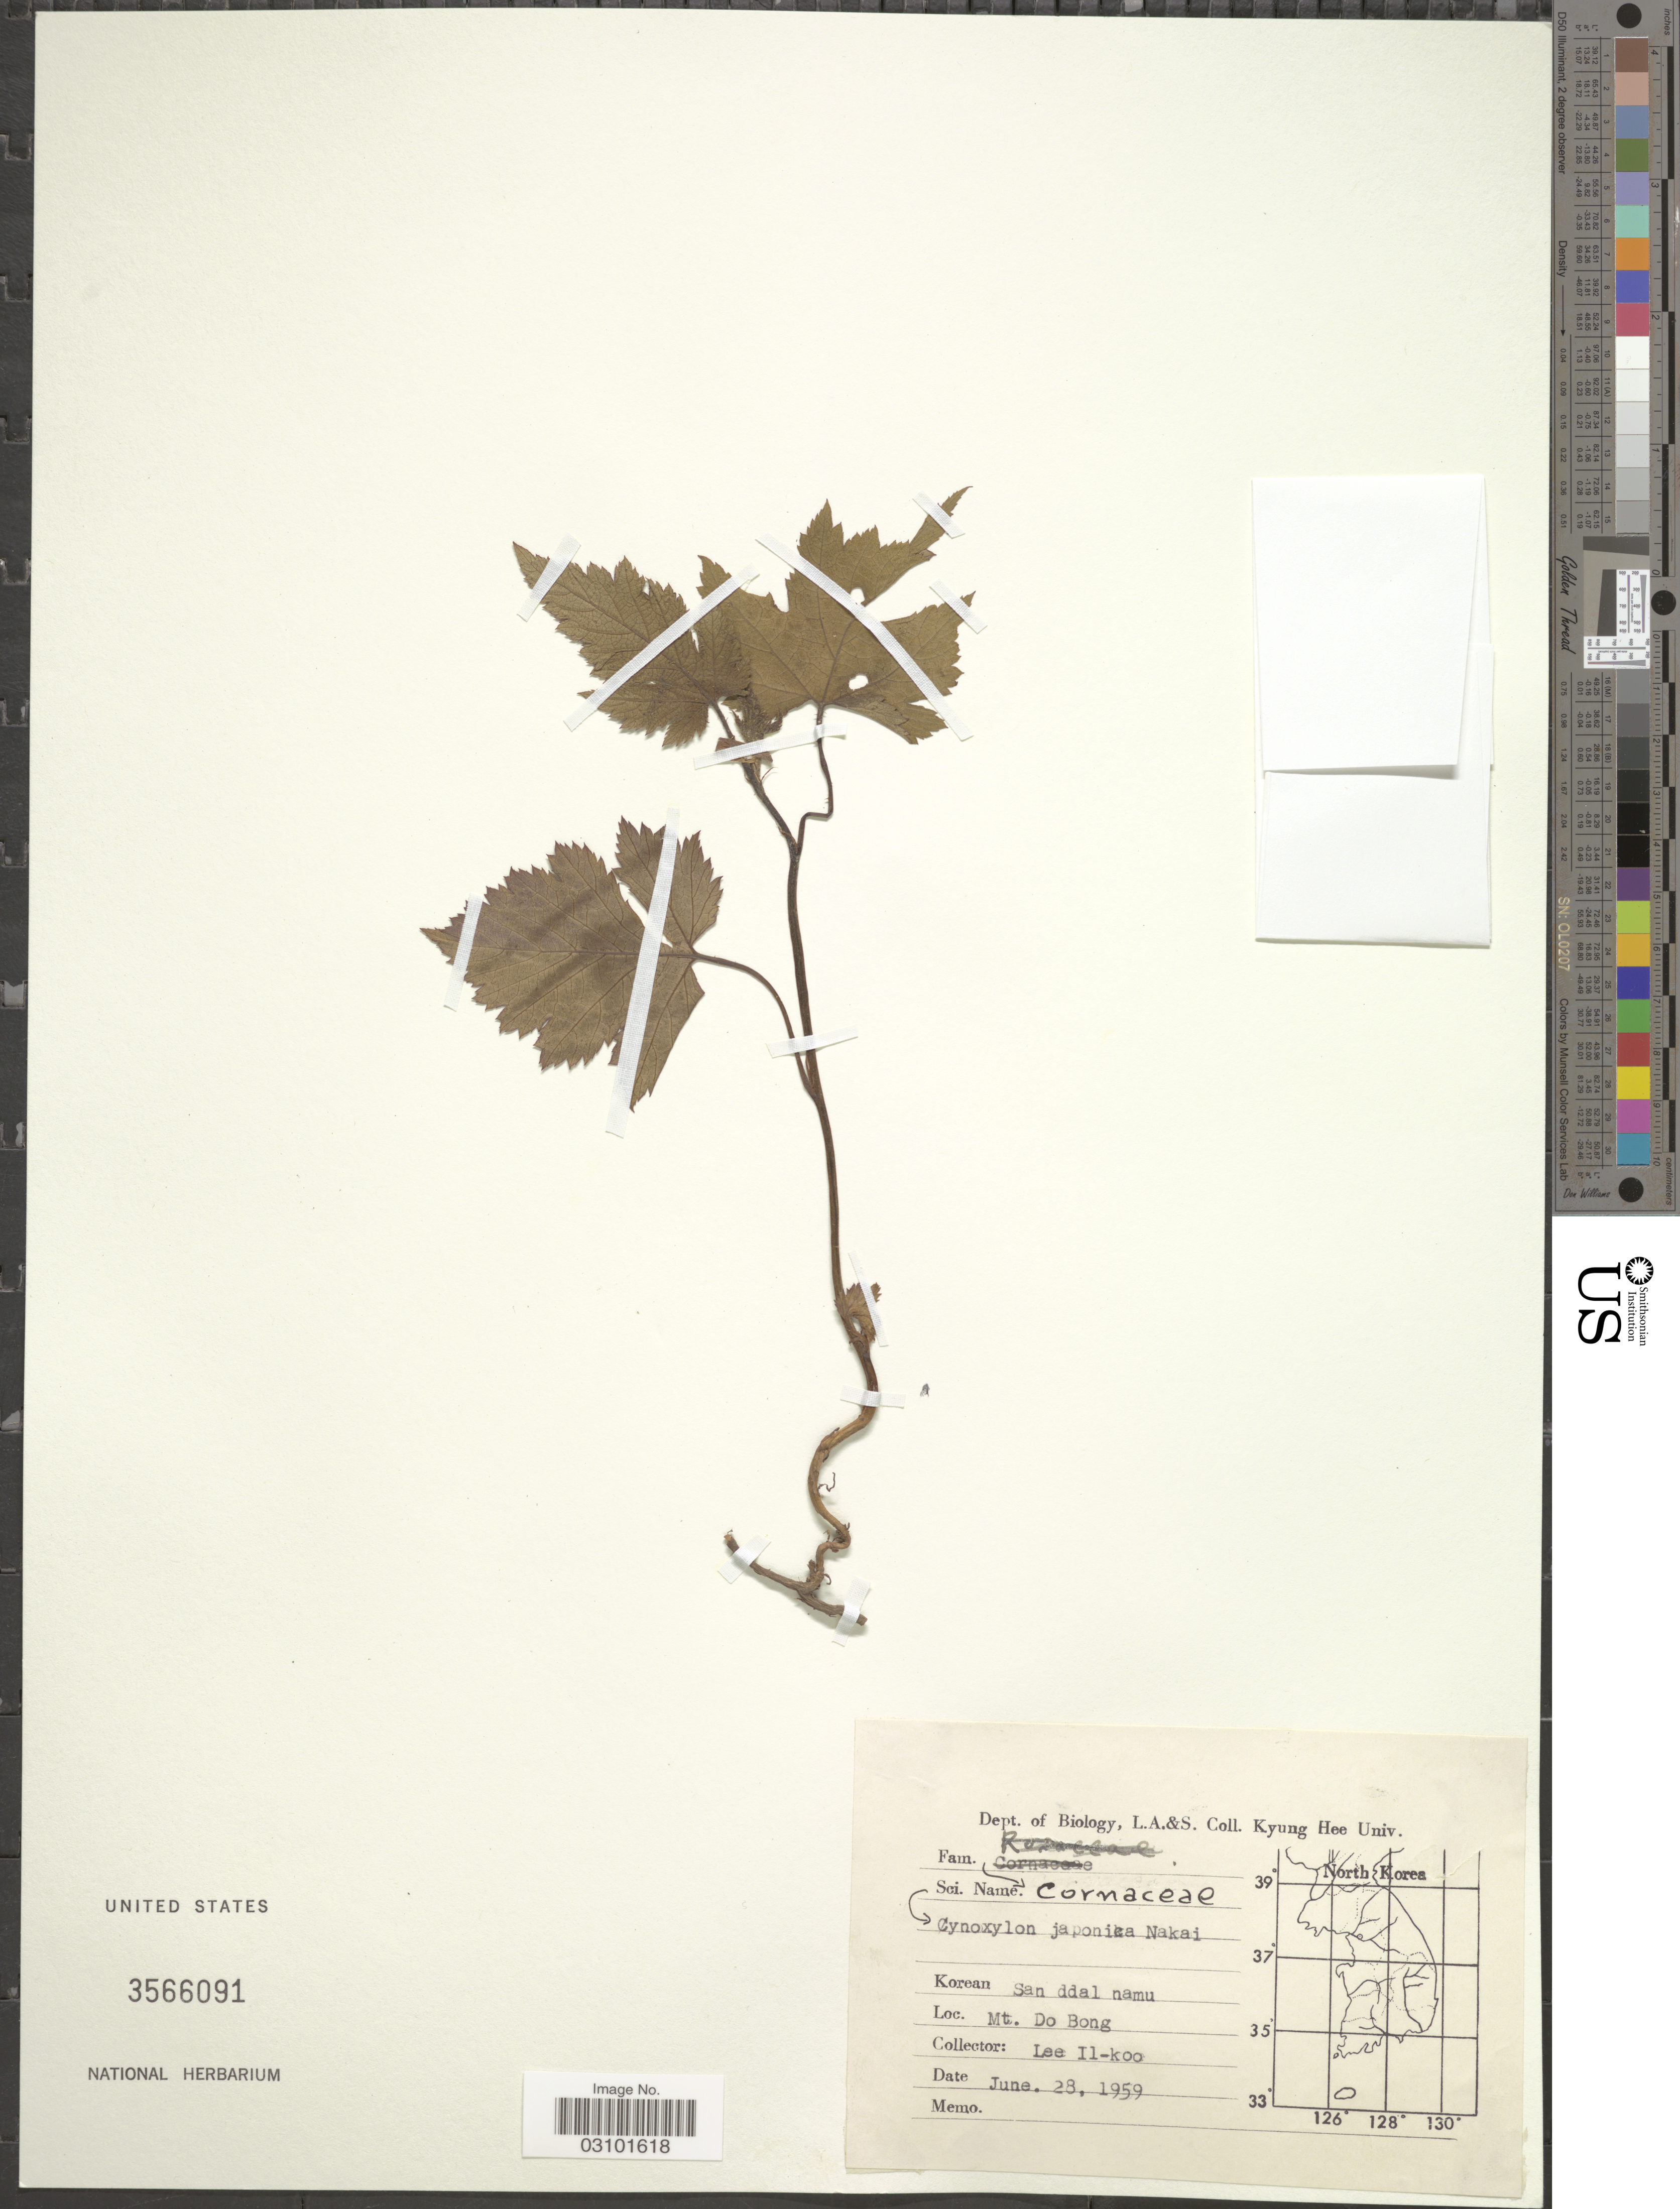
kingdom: Plantae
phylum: Tracheophyta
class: Magnoliopsida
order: Cornales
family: Cornaceae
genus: Cornus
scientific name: Cornus kousa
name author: F. Buerger ex Miq.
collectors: Il-Ko Lee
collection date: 1959-06-28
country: South Korea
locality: Mt. Do Bong.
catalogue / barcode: US 3566091